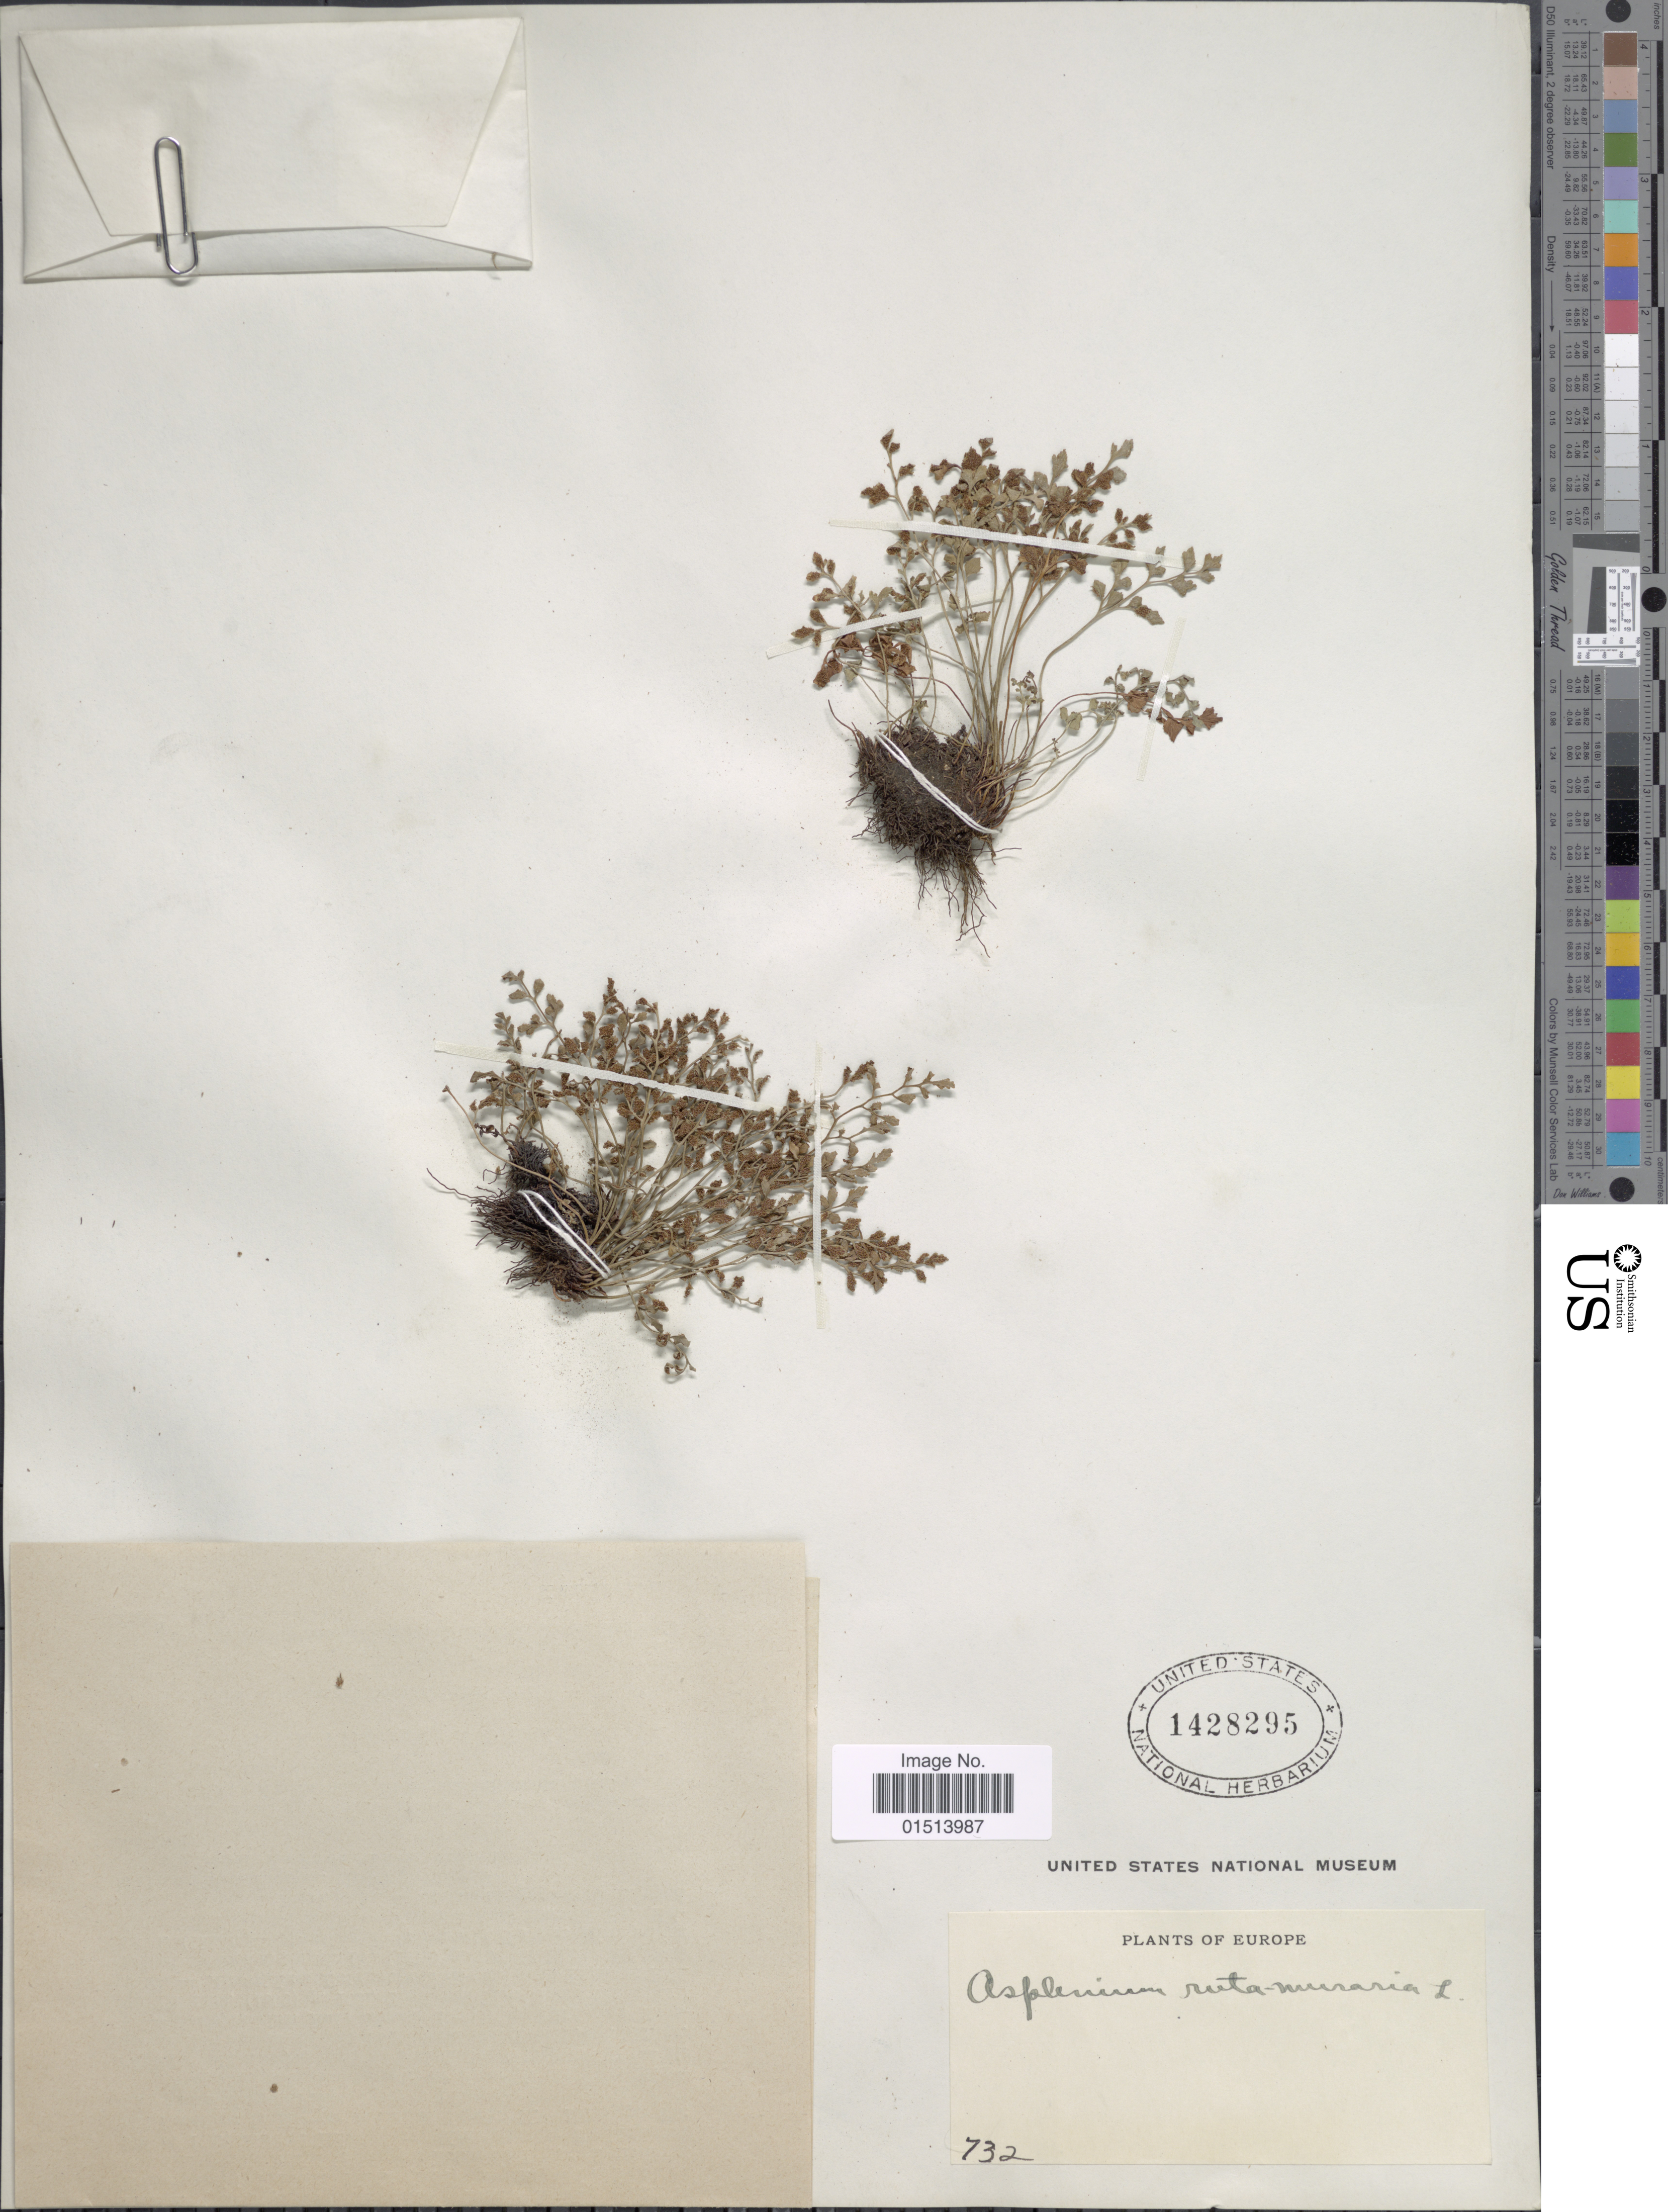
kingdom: Plantae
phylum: Tracheophyta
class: Polypodiopsida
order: Polypodiales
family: Aspleniaceae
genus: Asplenium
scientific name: Asplenium ruta-muraria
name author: L.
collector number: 732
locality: Europe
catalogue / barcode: US 1428295